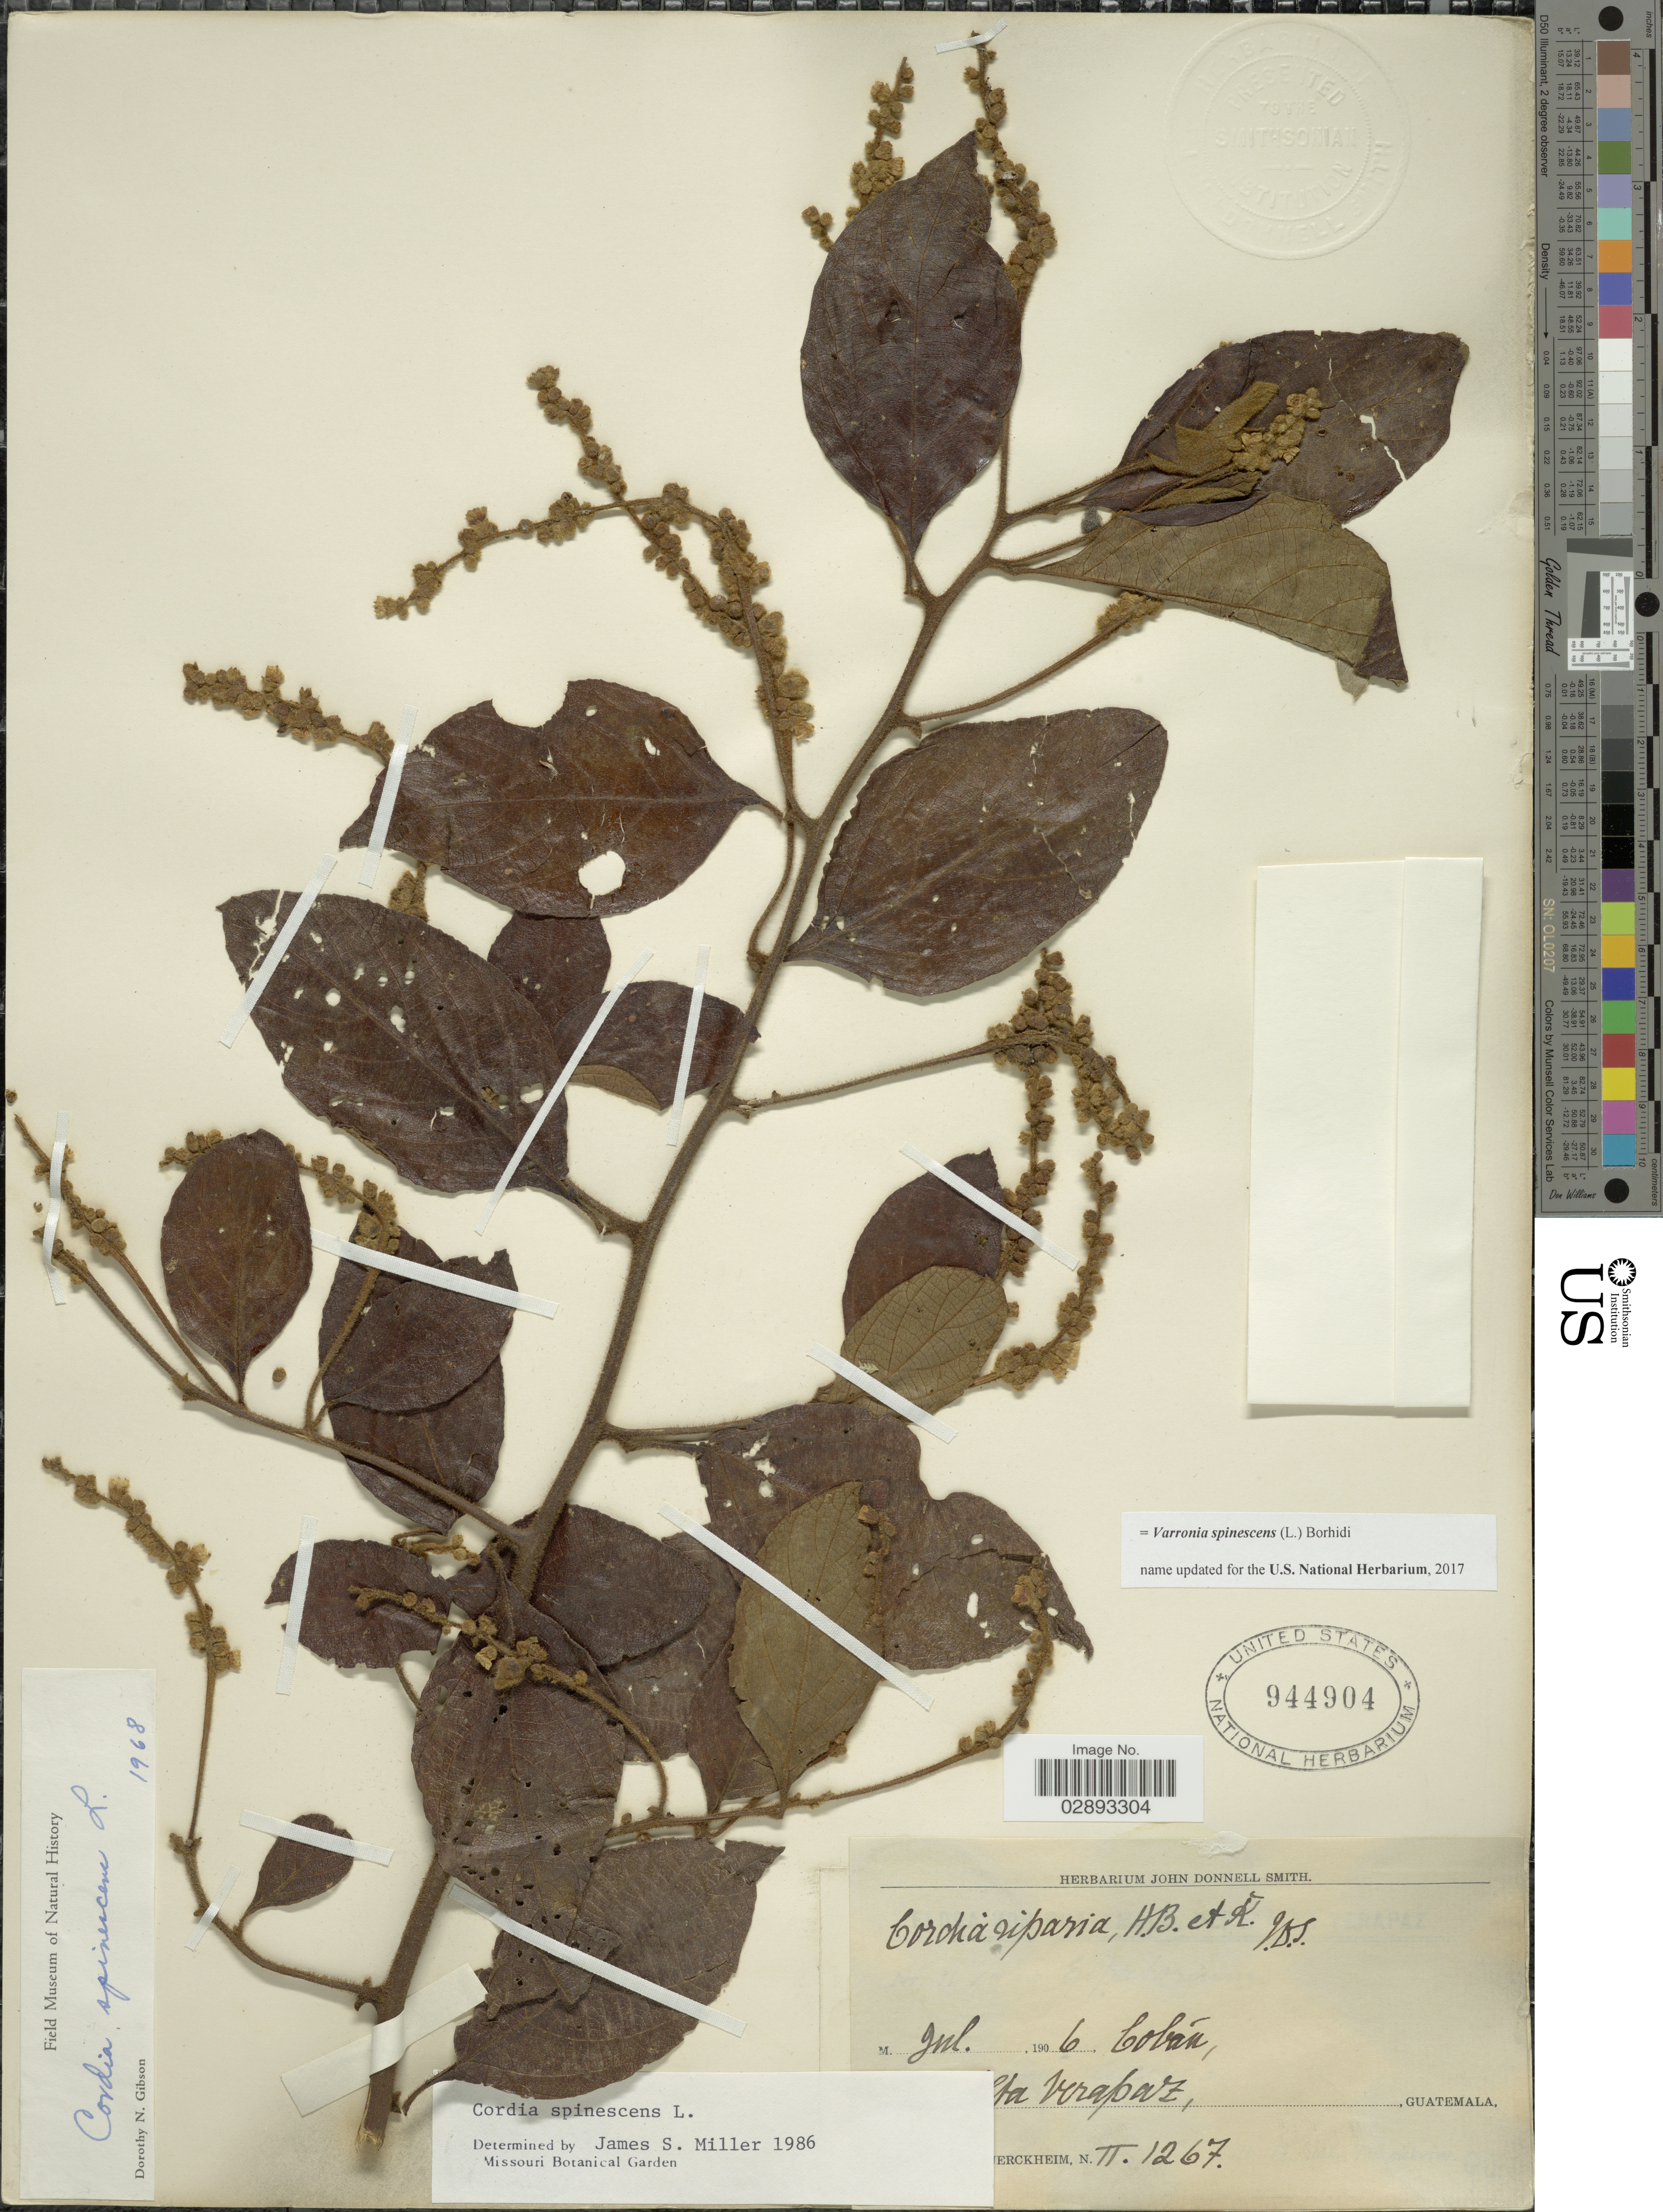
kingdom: Plantae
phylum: Tracheophyta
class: Magnoliopsida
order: Boraginales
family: Cordiaceae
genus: Varronia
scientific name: Varronia spinescens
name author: (L.) Borhidi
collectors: H. von Türckheim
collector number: II. 1267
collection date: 1906-06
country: Guatemala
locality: [illegible text]ta Verapaz, Guatemala.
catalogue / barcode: US 944904